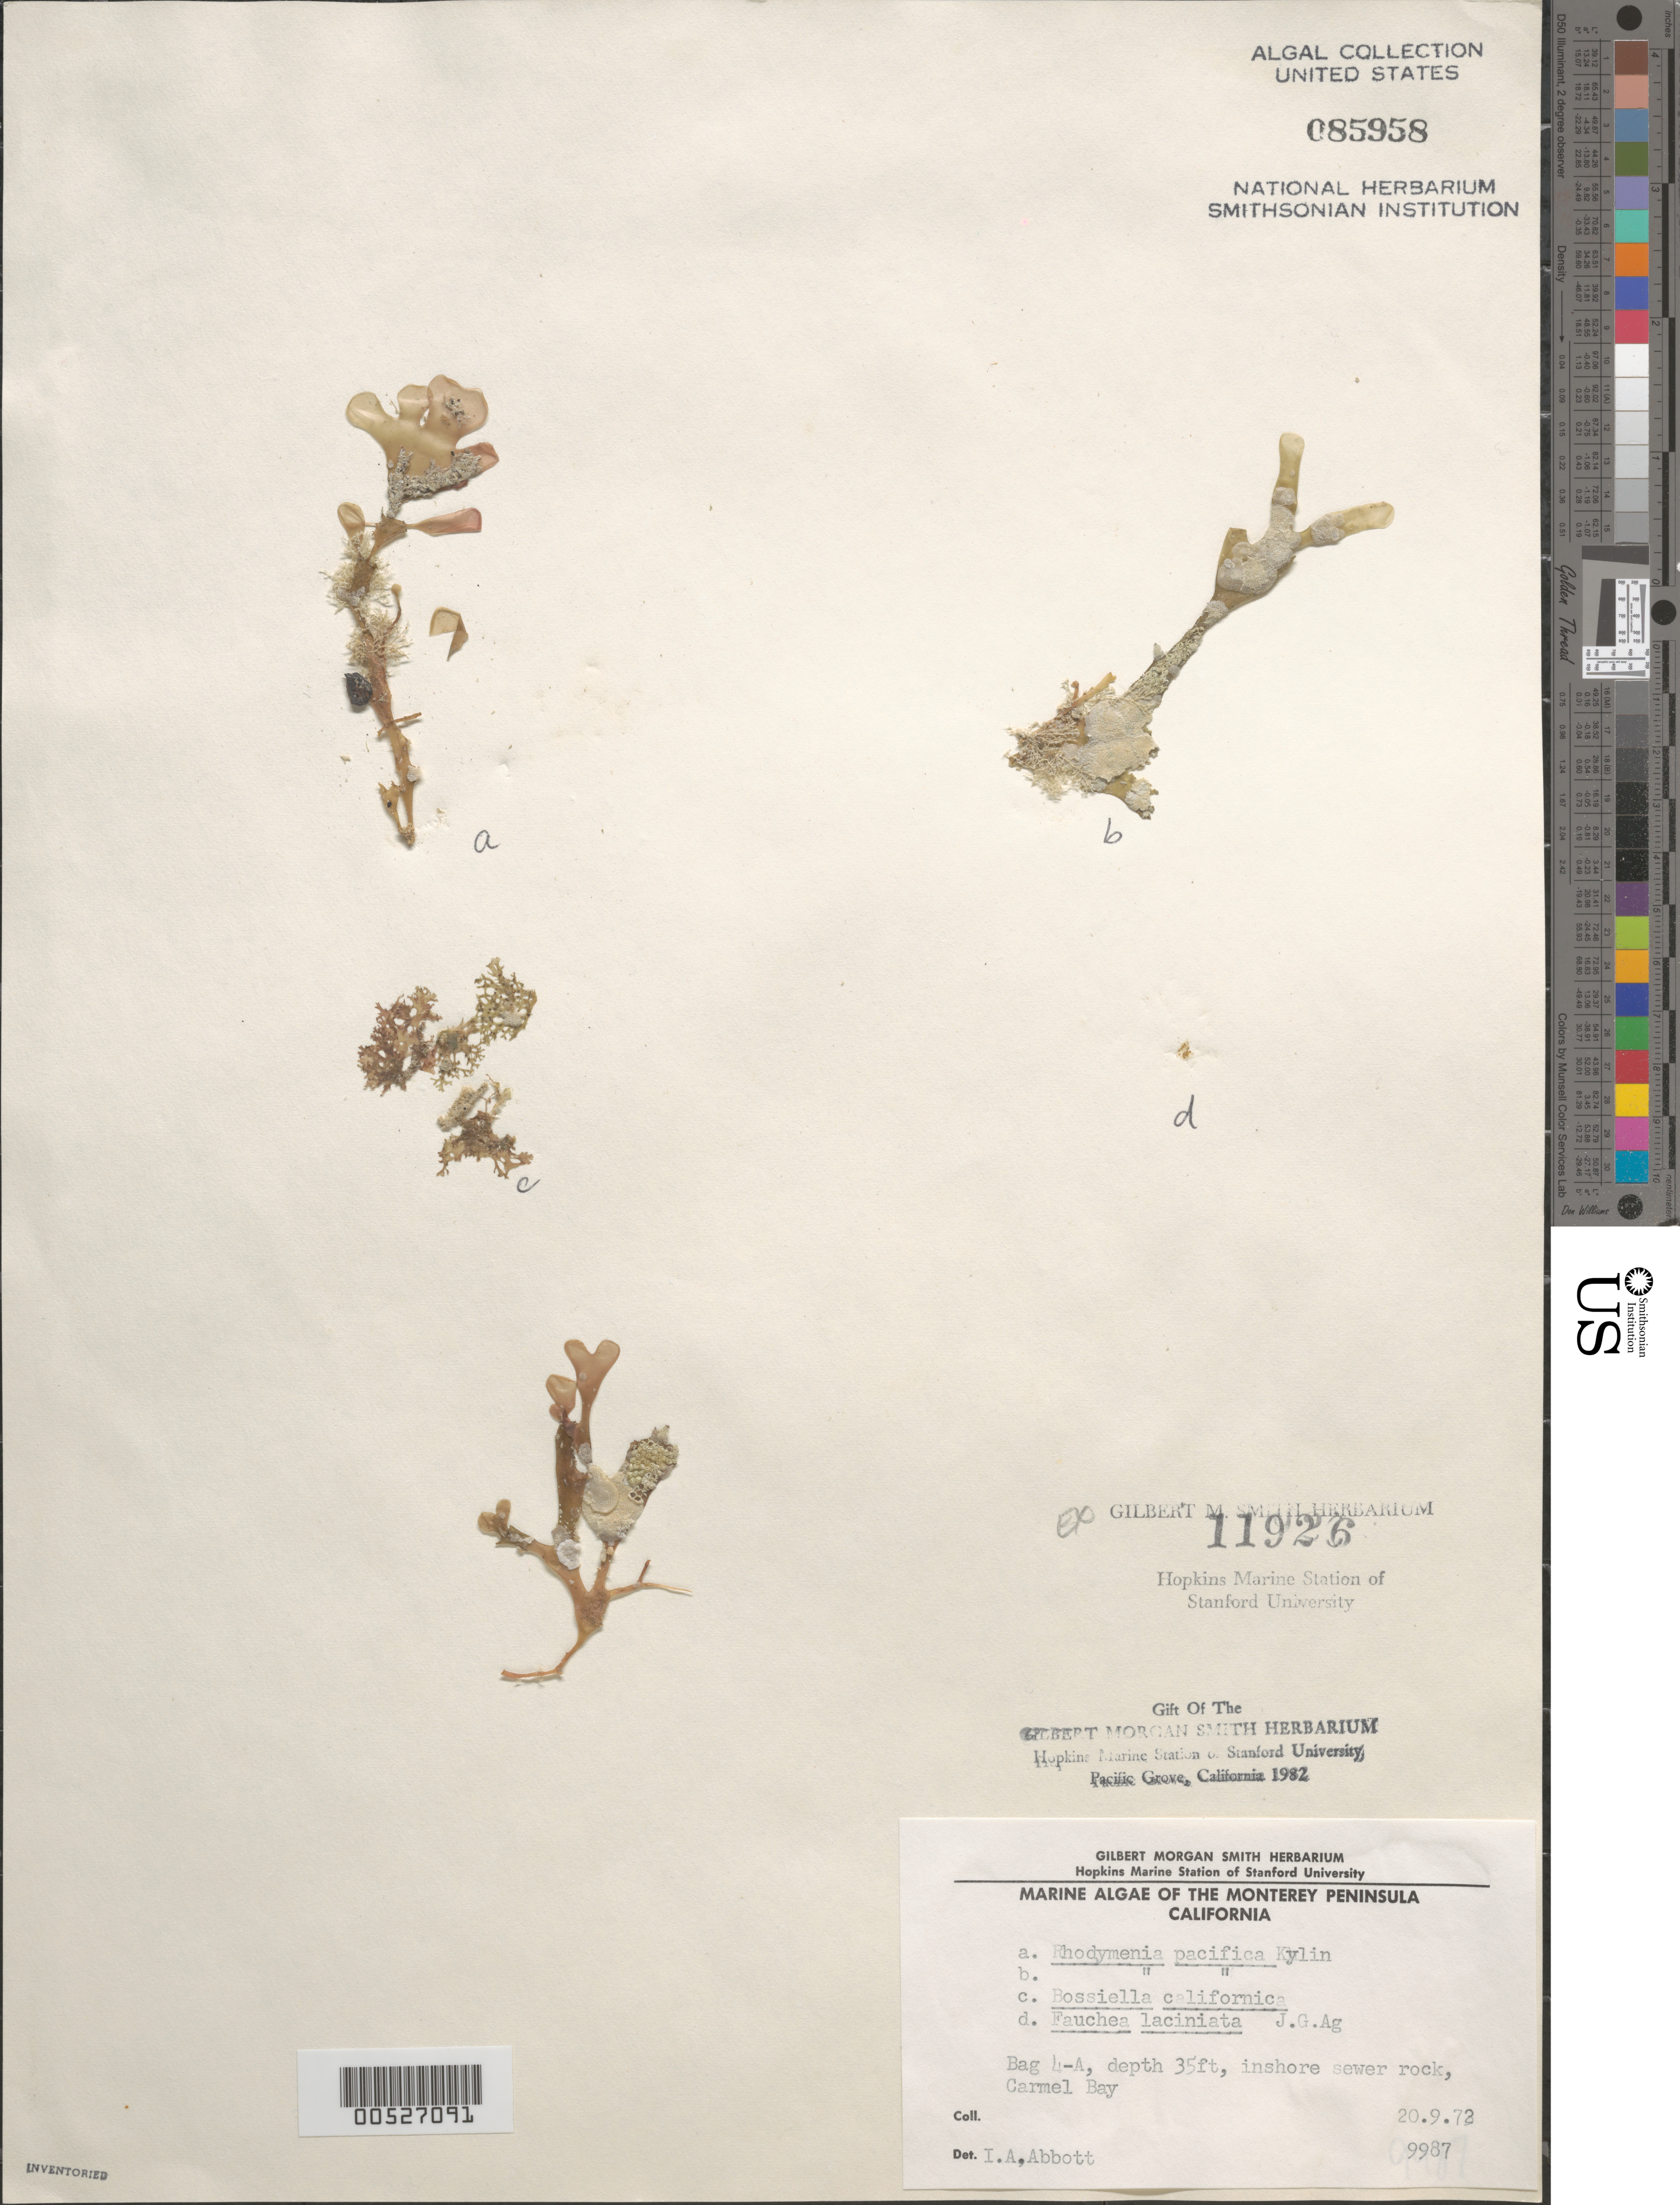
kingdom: Plantae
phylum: Rhodophyta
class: Florideophyceae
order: Rhodymeniales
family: Rhodymeniaceae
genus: Rhodymenia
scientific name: Rhodymenia pacifica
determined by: Abbott, Isabella A.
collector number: IAA 9987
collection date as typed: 20 Sep 1972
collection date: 1972-09-20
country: United States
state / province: California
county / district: Monterey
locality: Carmel Bay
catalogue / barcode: US 85958